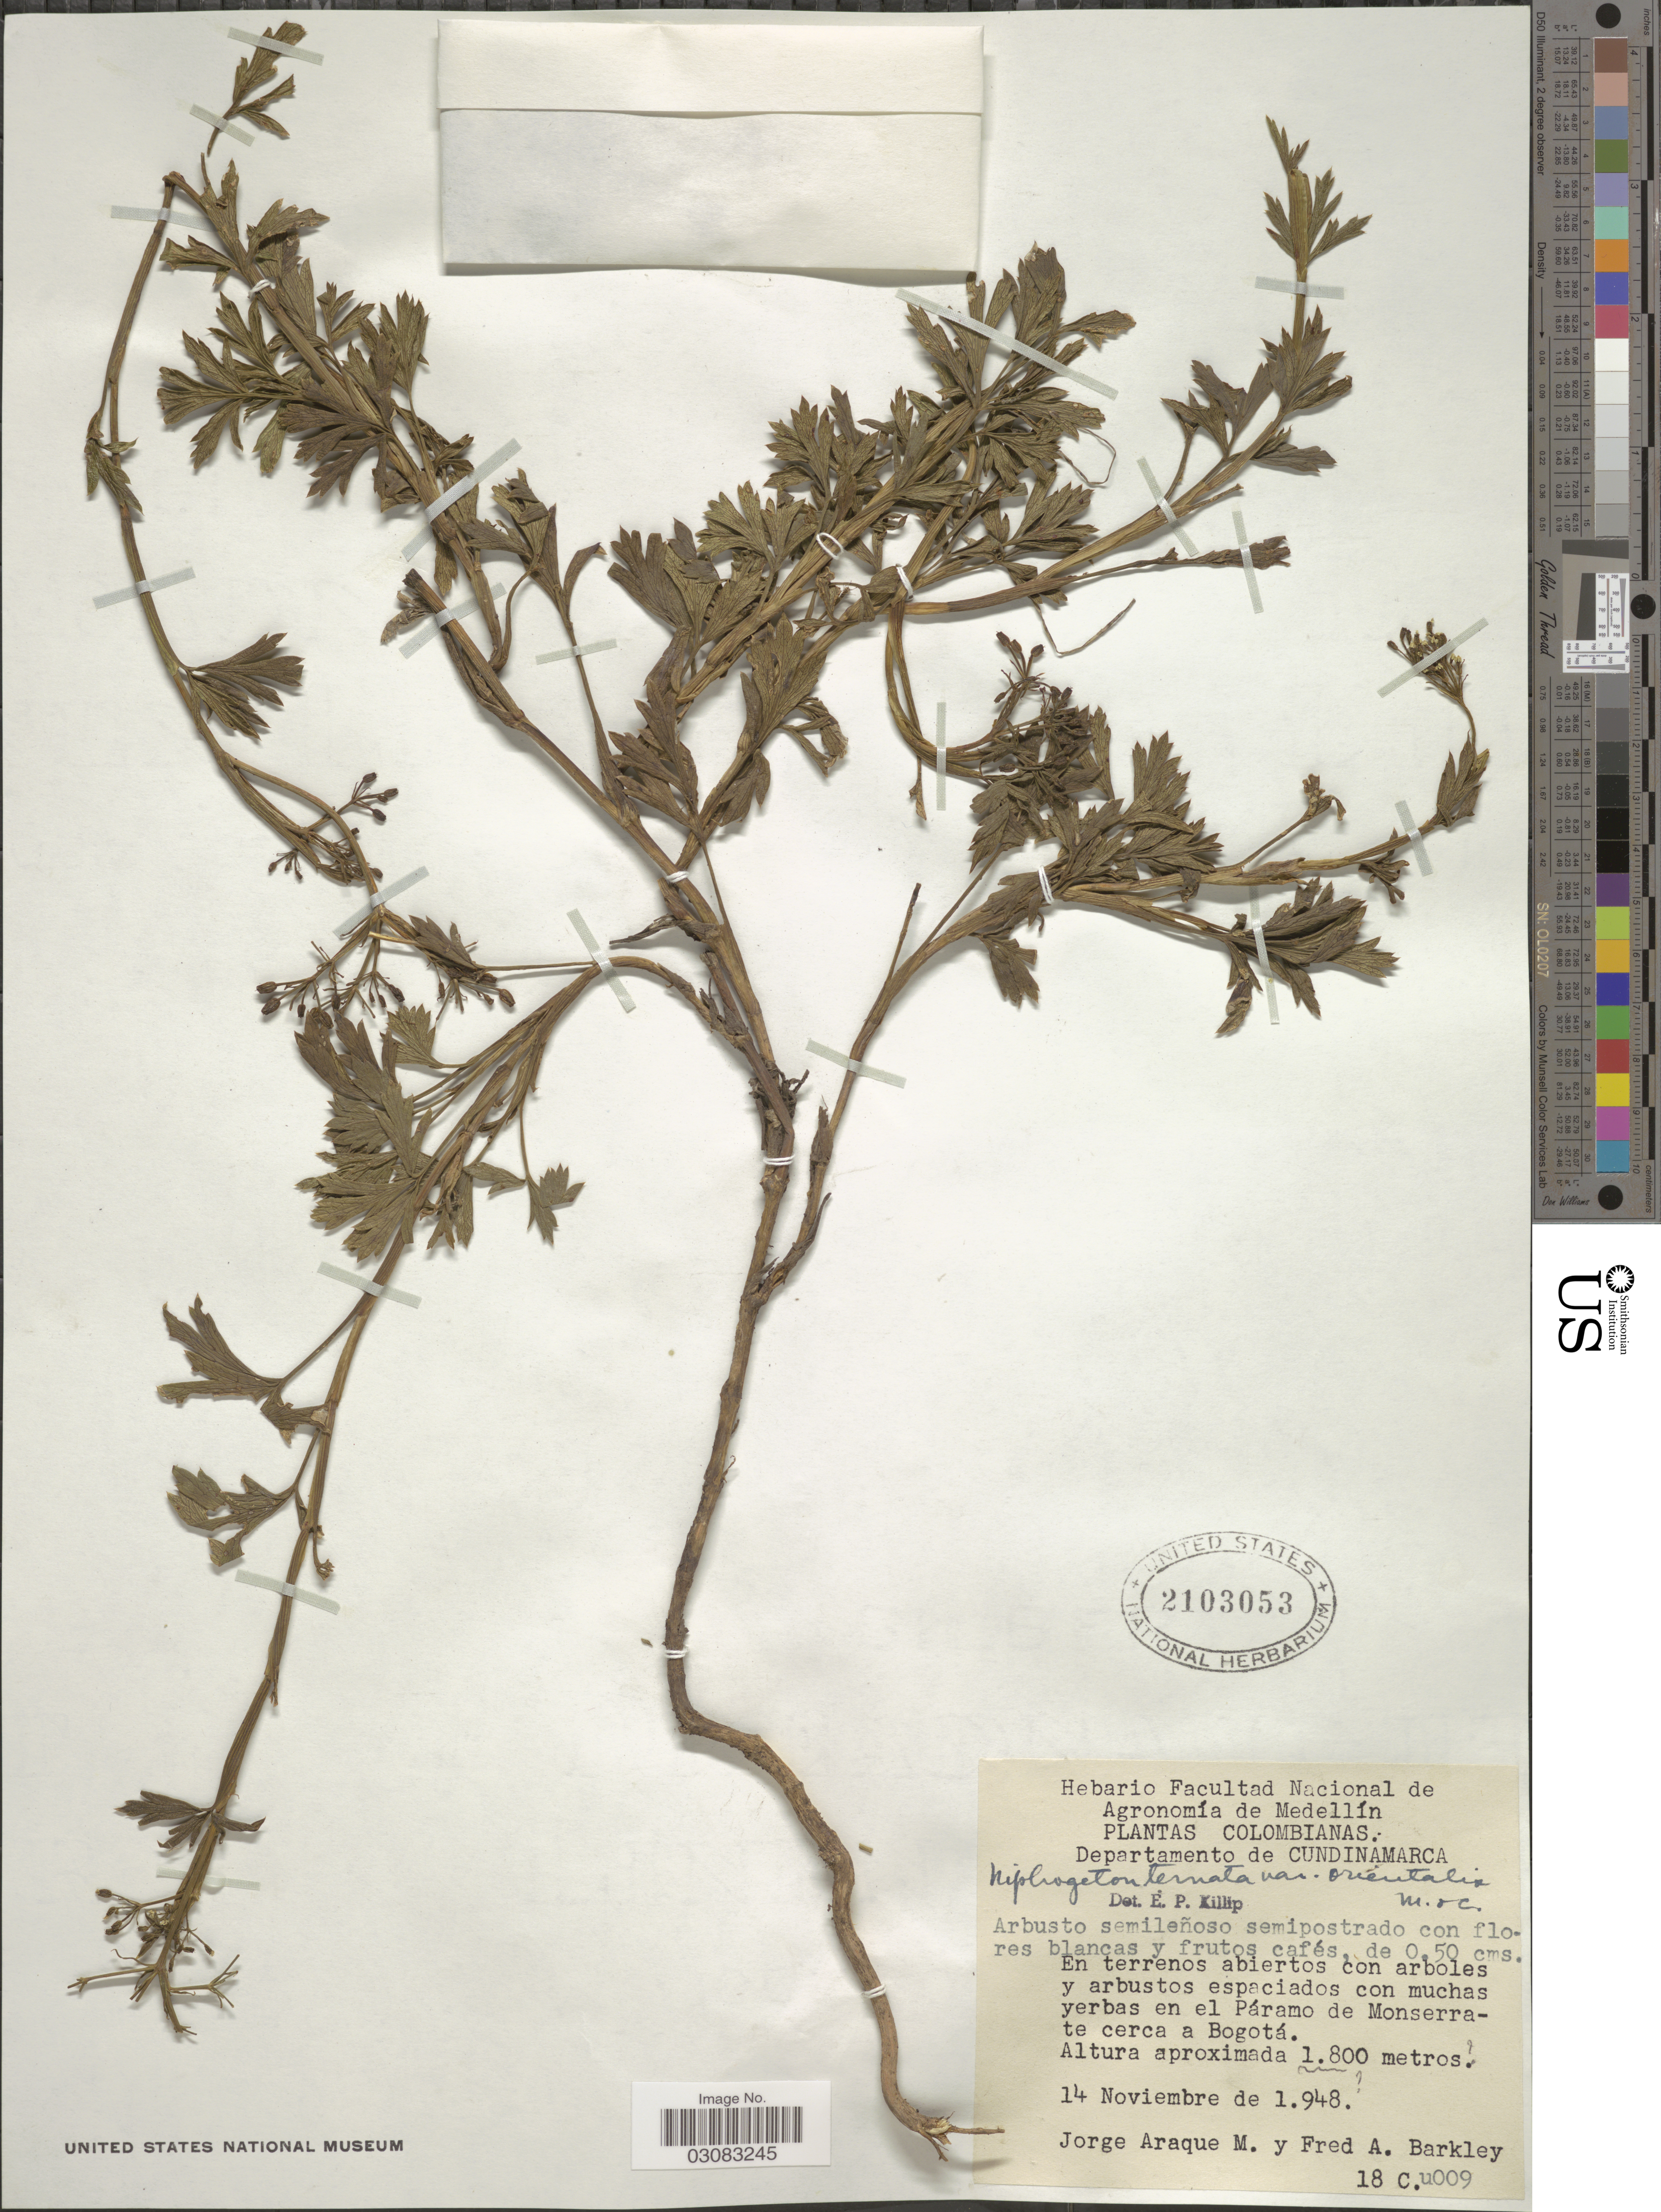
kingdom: Plantae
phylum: Tracheophyta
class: Magnoliopsida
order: Apiales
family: Apiaceae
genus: Niphogeton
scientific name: Niphogeton ternata var. orientalis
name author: Mathias & Constance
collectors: J. Araque Molina & F. A. Barkley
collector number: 18C.u009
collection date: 1948-11-14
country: Colombia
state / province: Cundinamarca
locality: Departamento de Cundinamarca. En el Páramo de Monserrate cerca de Bogotá.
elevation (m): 1800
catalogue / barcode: US 2103053